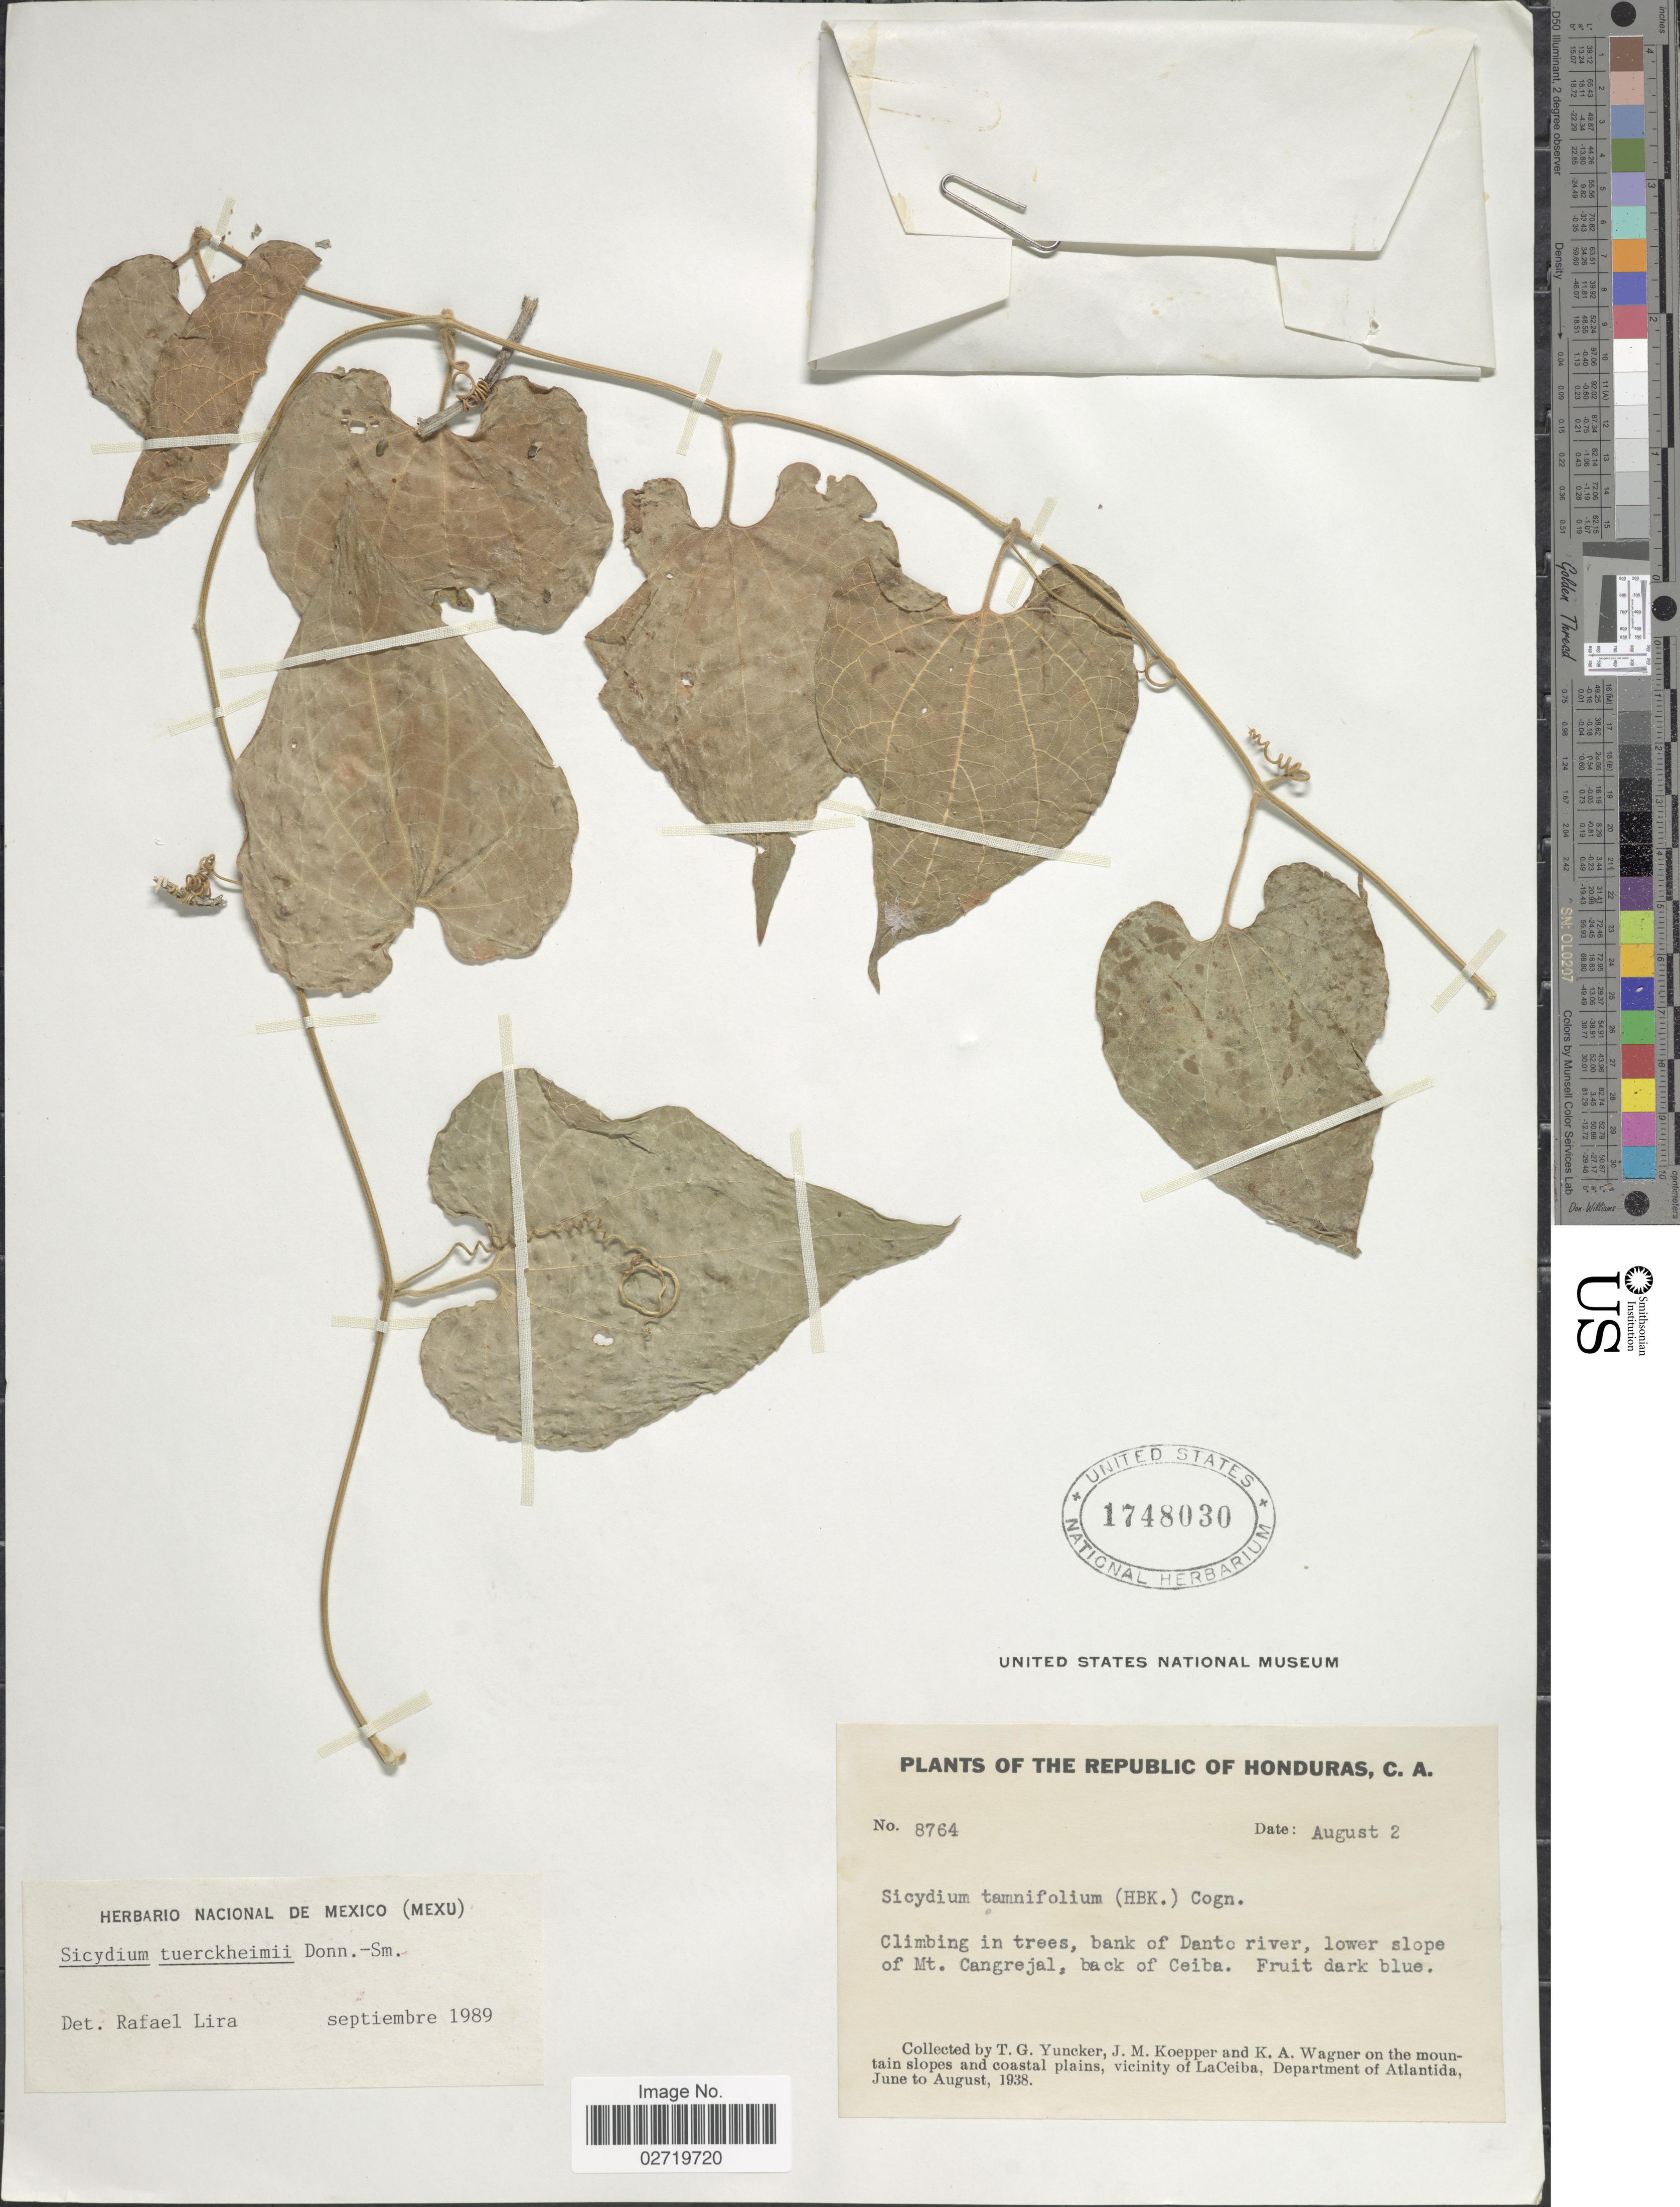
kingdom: Plantae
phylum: Tracheophyta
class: Magnoliopsida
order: Cucurbitales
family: Cucurbitaceae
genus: Sicydium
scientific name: Sicydium tuerckheimii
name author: Donn. Sm.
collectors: T. G. Yuncker, J. M. Koepper & K. A. Wagner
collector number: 8764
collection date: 1938-08-02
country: Honduras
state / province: Atlántida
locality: Republic of Honduras. Climbing in trees, bank of Danto river, lower slope of Mt. Cangrejal, back of Ceiba. Mountain slopes and coastal plains, vicinity of La Ceiba, Department of Atlantida.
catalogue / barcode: US 1748030